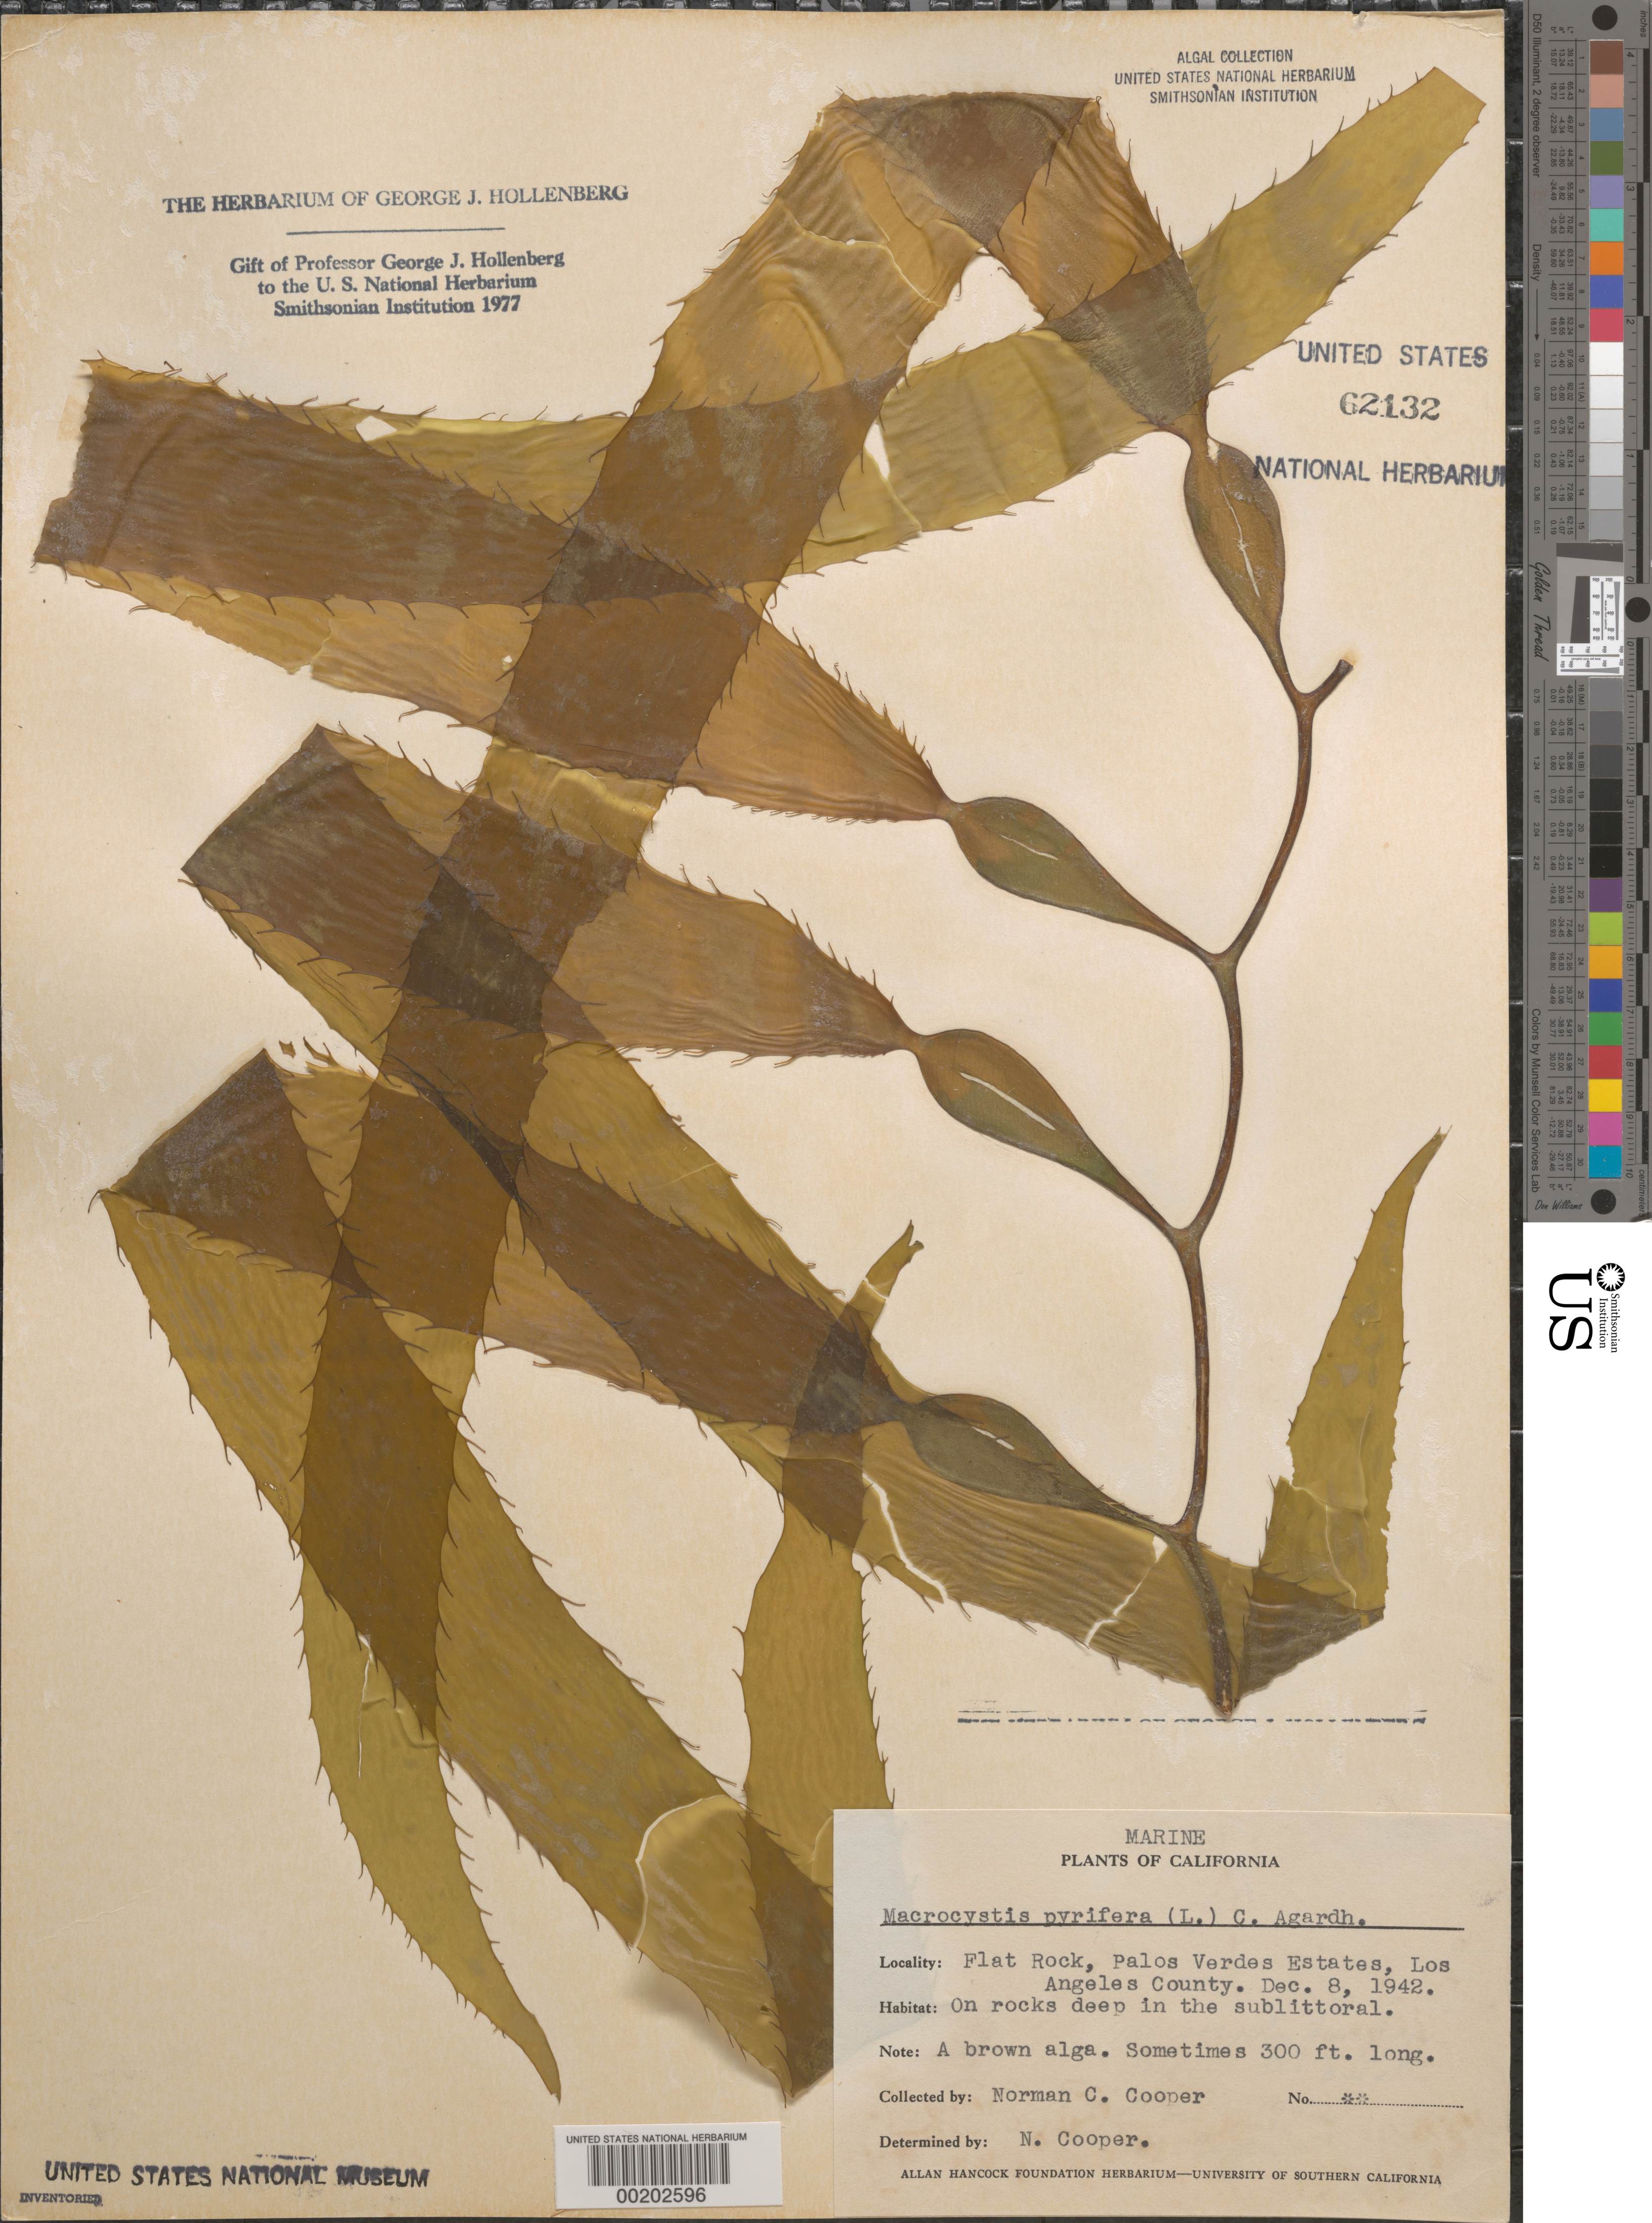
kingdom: Chromista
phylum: Ochrophyta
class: Phaeophyceae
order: Laminariales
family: Laminariaceae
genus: Macrocystis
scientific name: Macrocystis pyrifera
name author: (L.) C. Agardh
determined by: Cooper, N. C.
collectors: N. Cooper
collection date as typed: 08 Dec 1942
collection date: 1942-12-08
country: United States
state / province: California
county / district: Los Angeles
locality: Flat Rock, Palos Verdes Estates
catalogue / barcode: US 62132